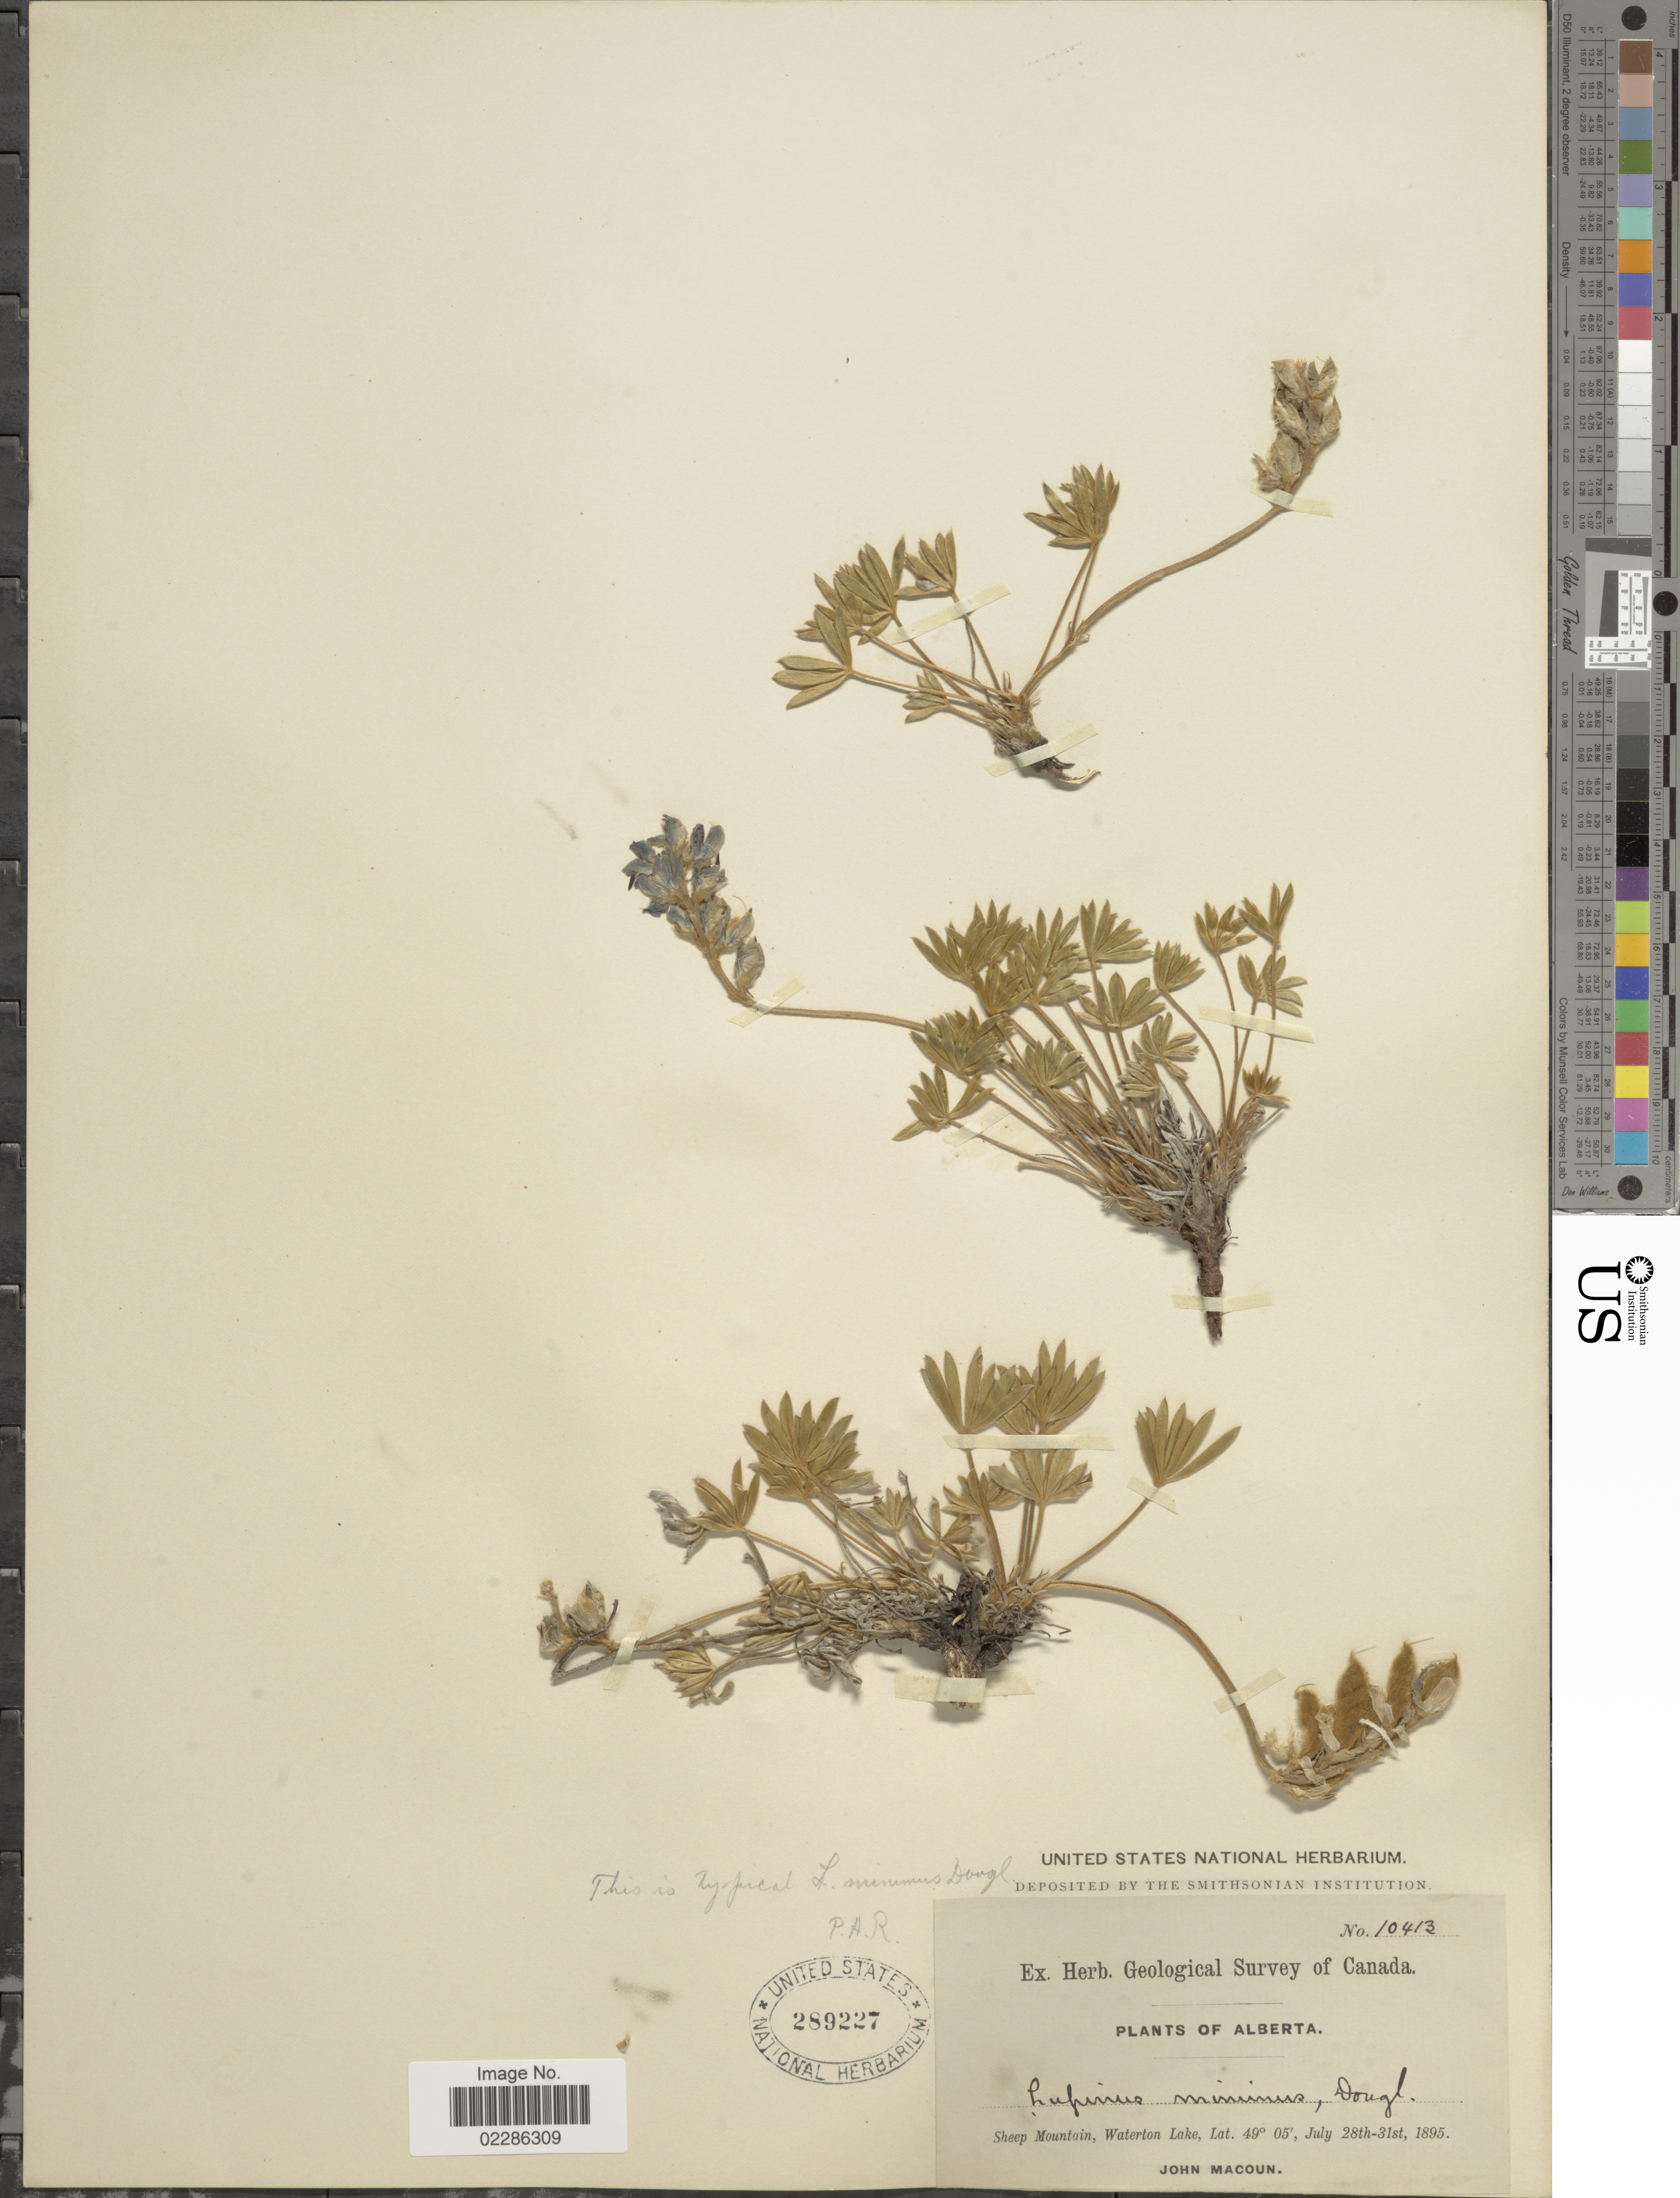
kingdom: Plantae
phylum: Tracheophyta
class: Magnoliopsida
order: Fabales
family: Fabaceae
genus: Lupinus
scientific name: Lupinus minimus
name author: Douglas ex G. Don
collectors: J. Macoun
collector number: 10413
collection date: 1895-07-28/1895-07-31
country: Canada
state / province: Alberta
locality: Sheep Mountain, Waterton Lake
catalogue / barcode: US 289227